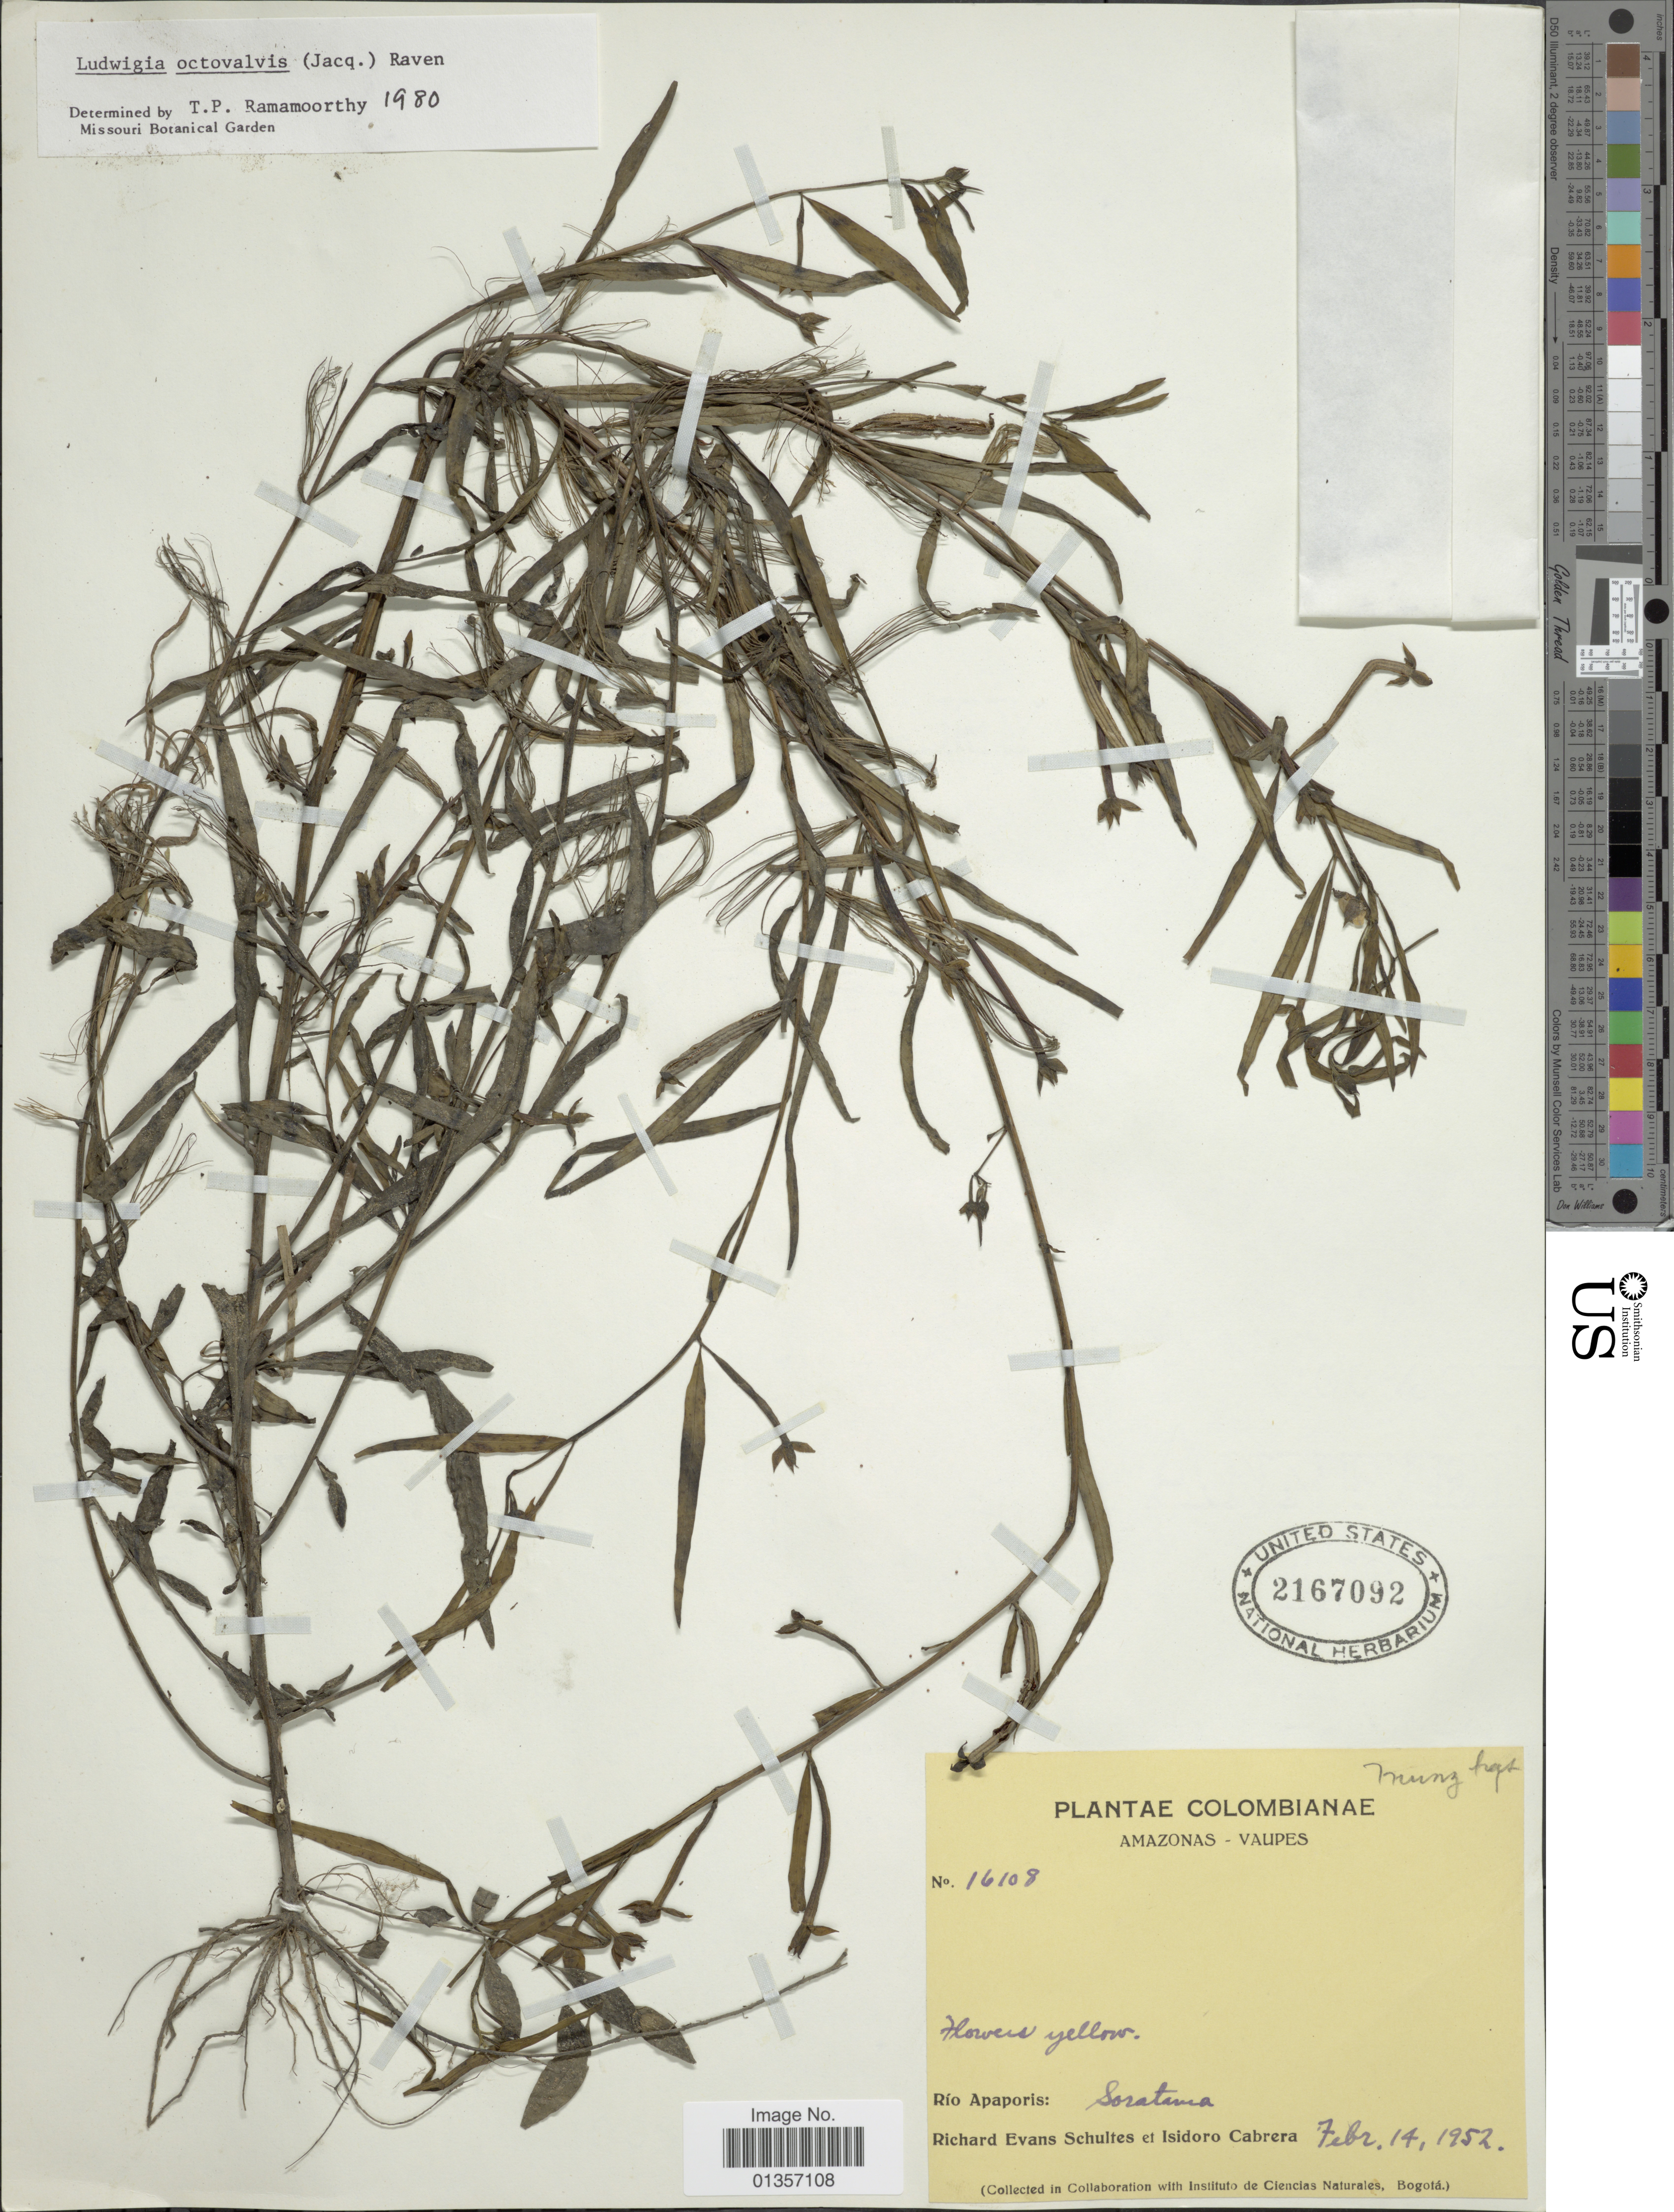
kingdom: Plantae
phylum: Tracheophyta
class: Magnoliopsida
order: Myrtales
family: Onagraceae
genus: Ludwigia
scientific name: Ludwigia octovalvis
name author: (Jacq.) P.H. Raven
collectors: R. E. Schultes & I. Cabrera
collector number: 16108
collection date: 1952-02-14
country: Colombia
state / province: Vaupés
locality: Amazonas, Río Apaporis: Soratama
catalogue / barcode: US 2167092